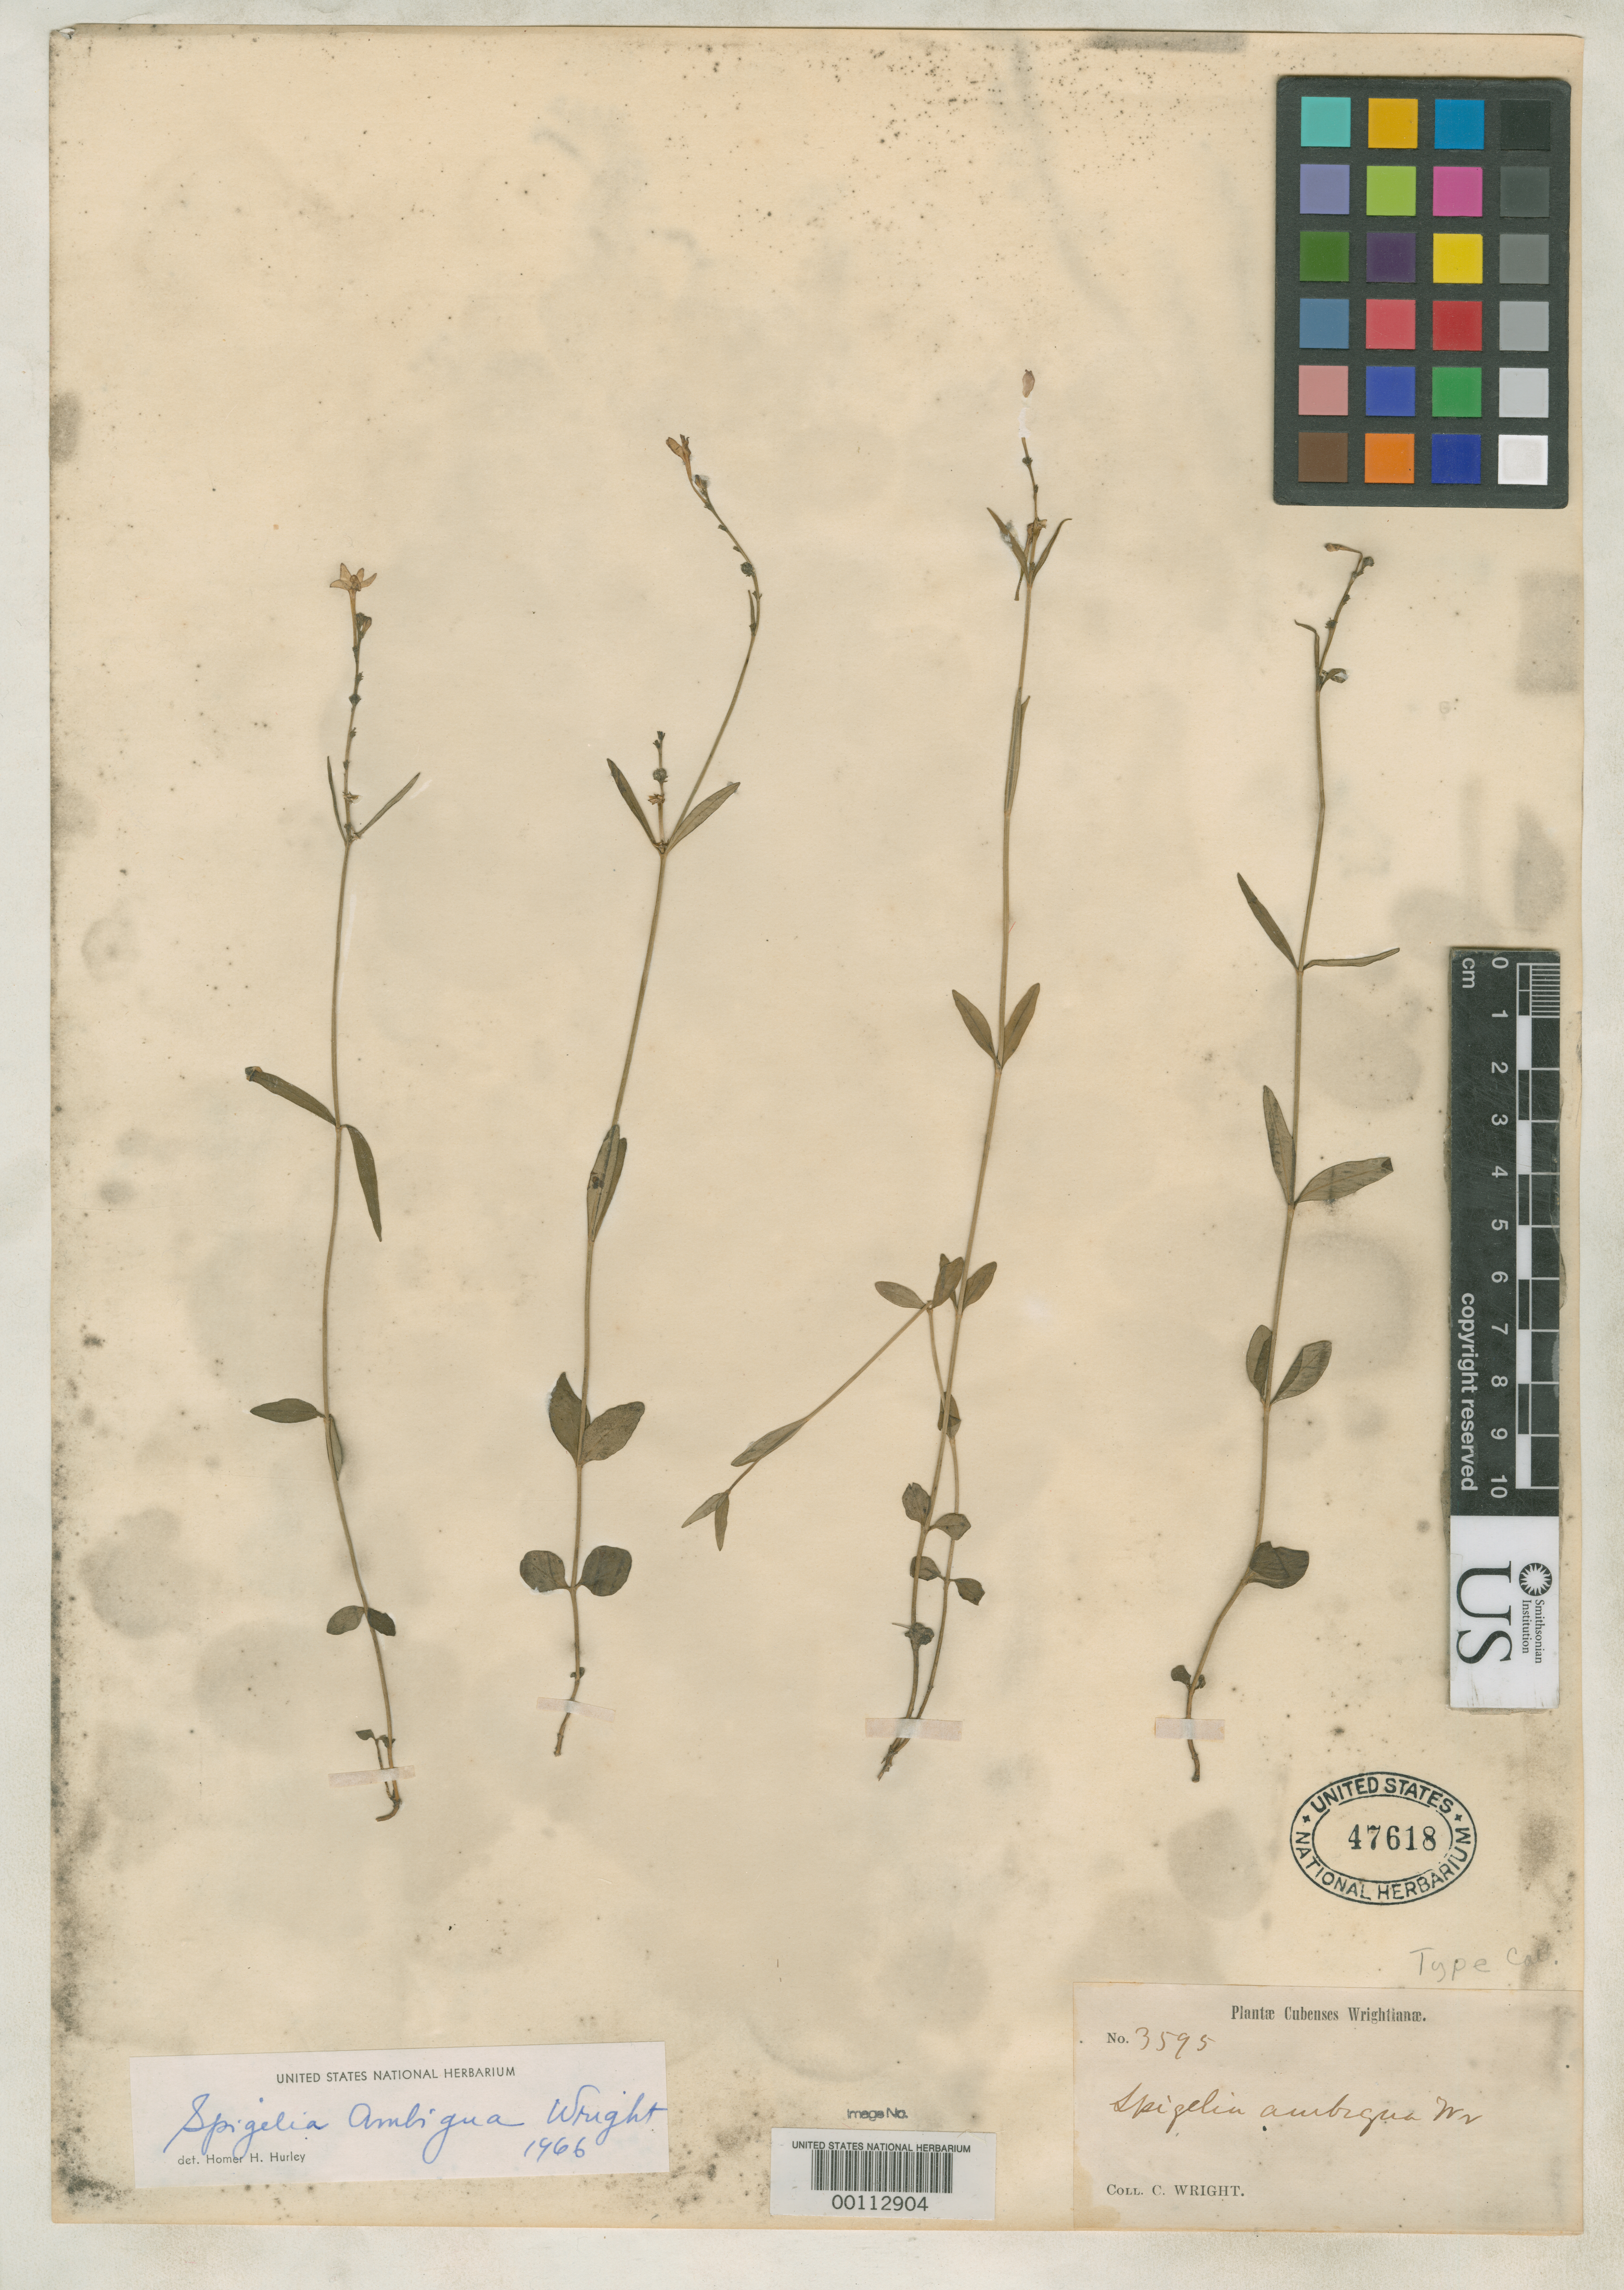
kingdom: Plantae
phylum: Tracheophyta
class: Magnoliopsida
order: Gentianales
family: Loganiaceae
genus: Spigelia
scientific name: Spigelia ambigua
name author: C. Wright in Sauvalle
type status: Isotype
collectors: C. Wright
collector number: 3595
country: Cuba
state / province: Pinar del Río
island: Greater Antilles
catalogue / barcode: US 47618